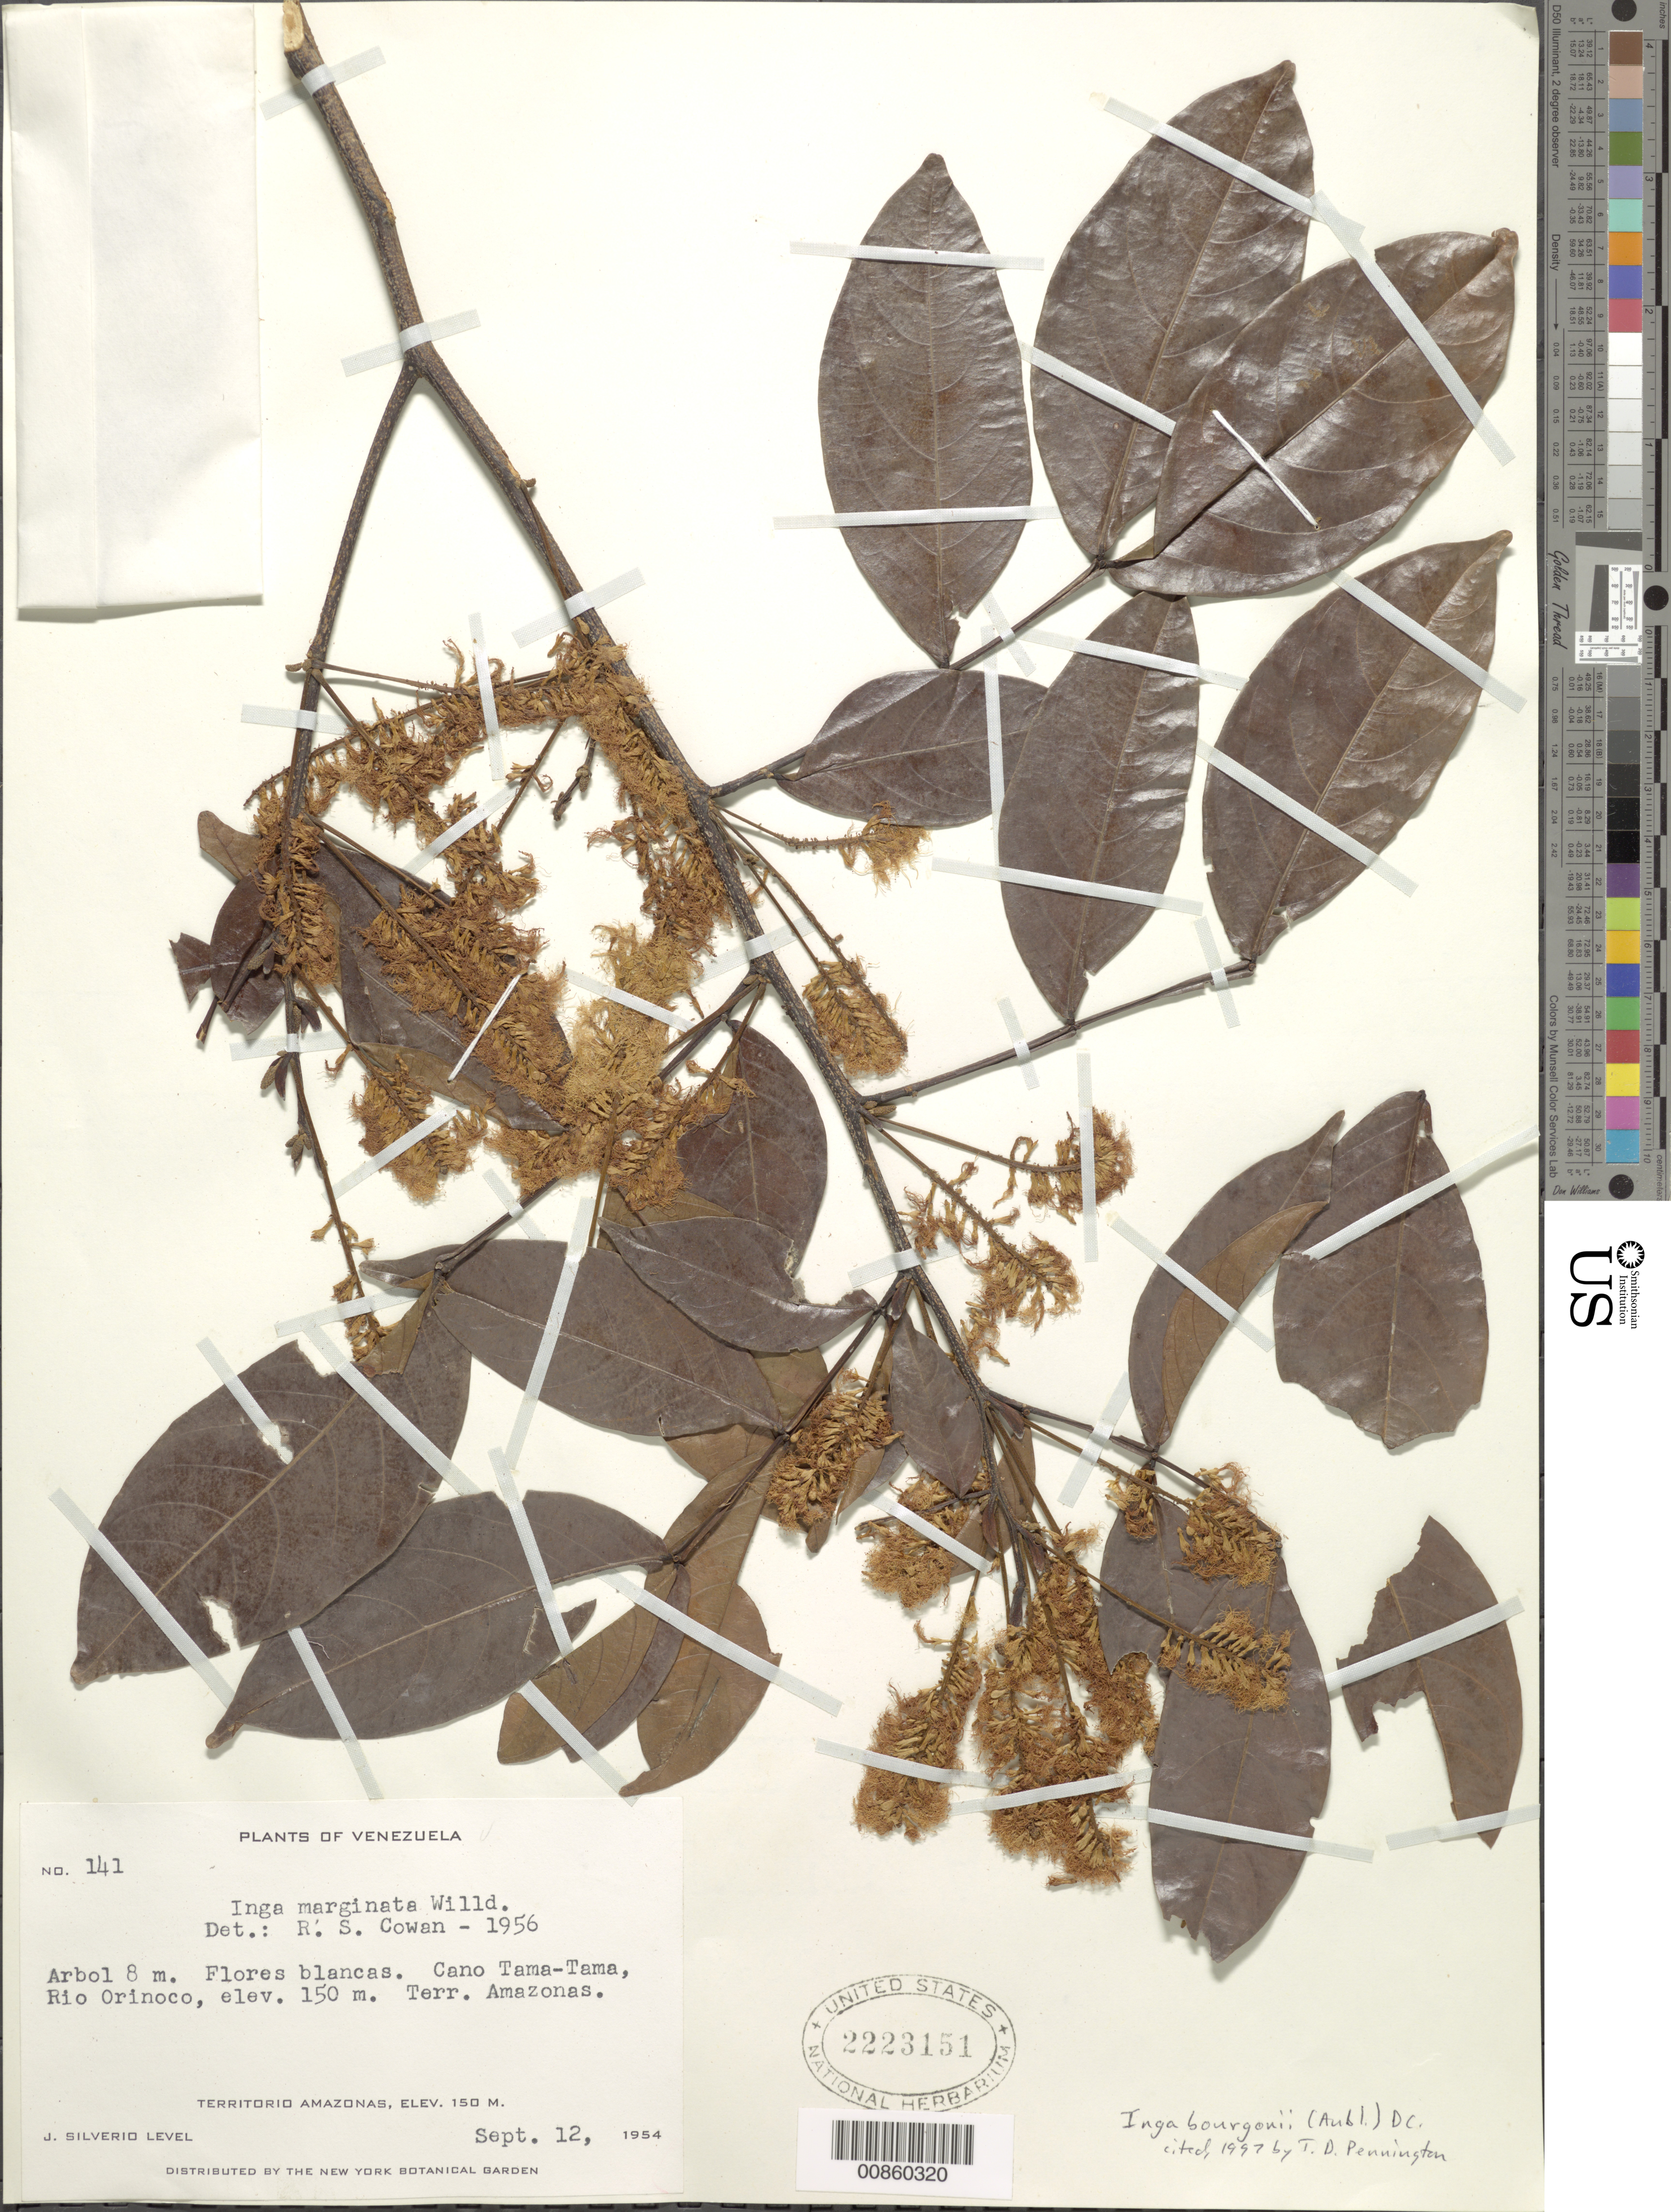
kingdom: Plantae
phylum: Tracheophyta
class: Magnoliopsida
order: Fabales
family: Fabaceae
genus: Inga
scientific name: Inga bourgoni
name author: (Aubl.) DC.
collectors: J. Silverio L.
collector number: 141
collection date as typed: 12-Sep-54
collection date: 1954-09-12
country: Venezuela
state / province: Amazonas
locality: Caño Tama-Tama, Río Orinoco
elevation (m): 150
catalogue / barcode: US 2223151